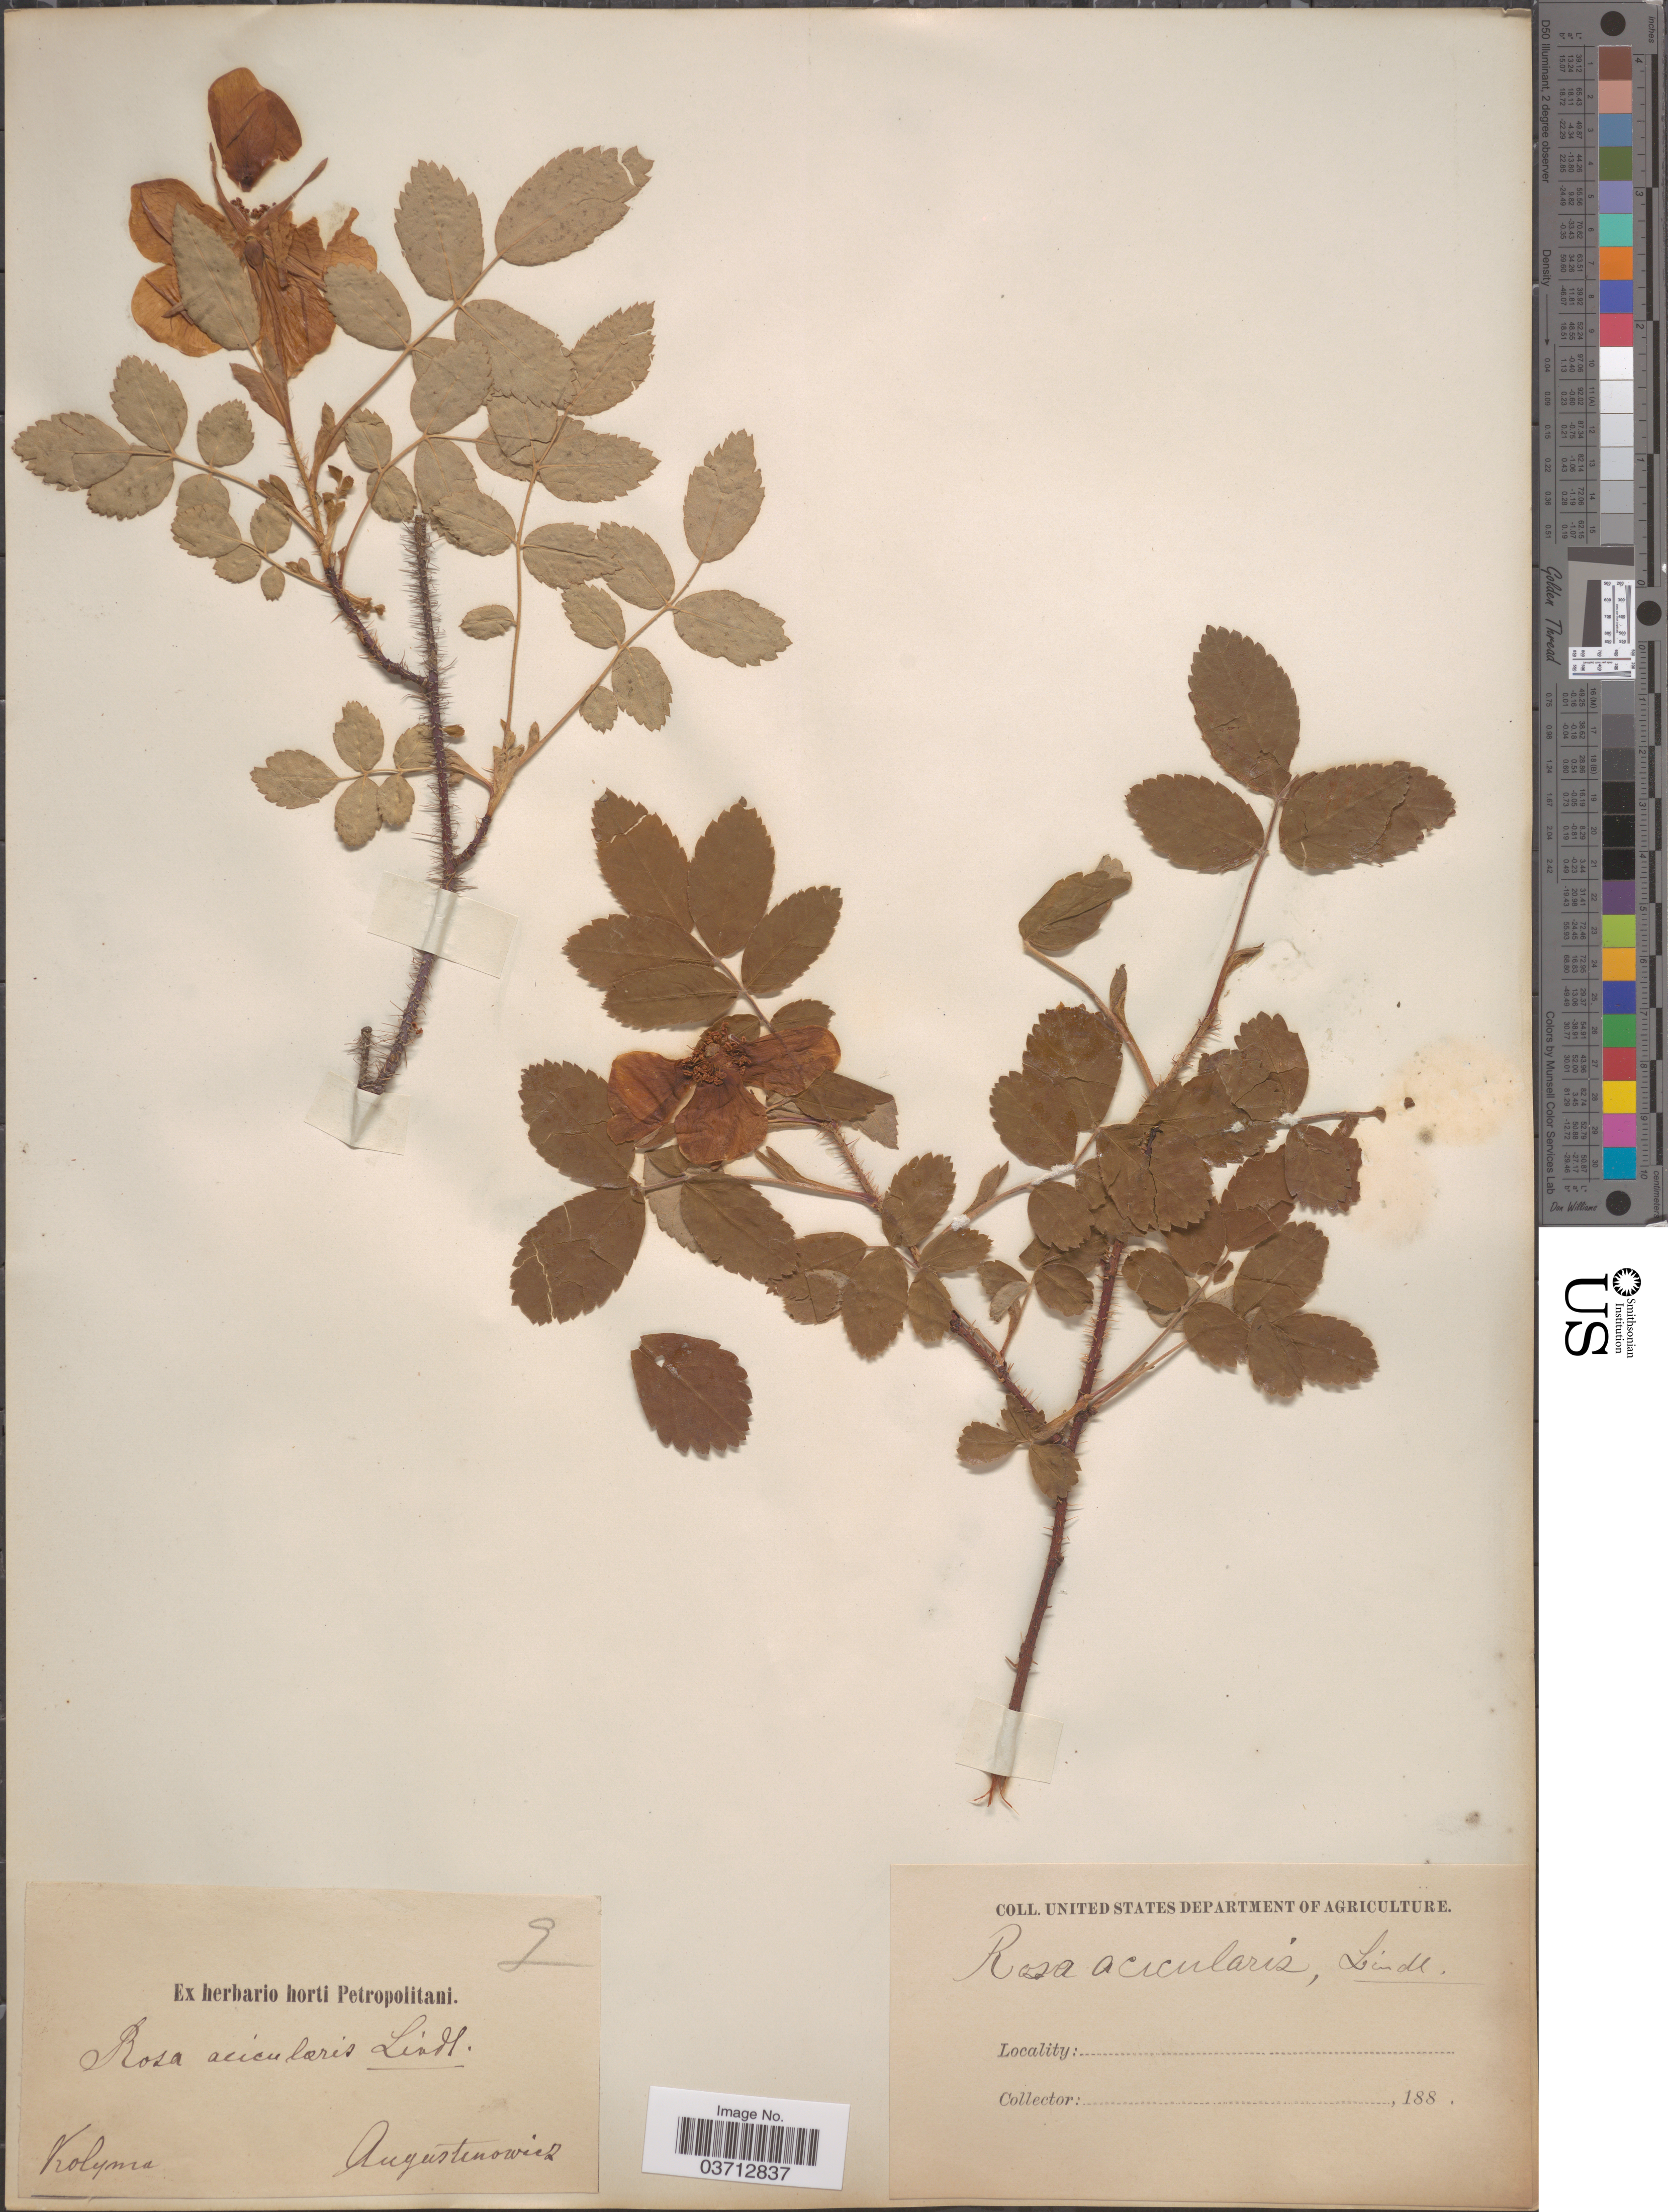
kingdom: Plantae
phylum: Tracheophyta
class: Magnoliopsida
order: Rosales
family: Rosaceae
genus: Rosa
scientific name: Rosa acicularis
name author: Lindl.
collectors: Augustinowicz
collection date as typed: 188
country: Russian Federation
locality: Kolyma.